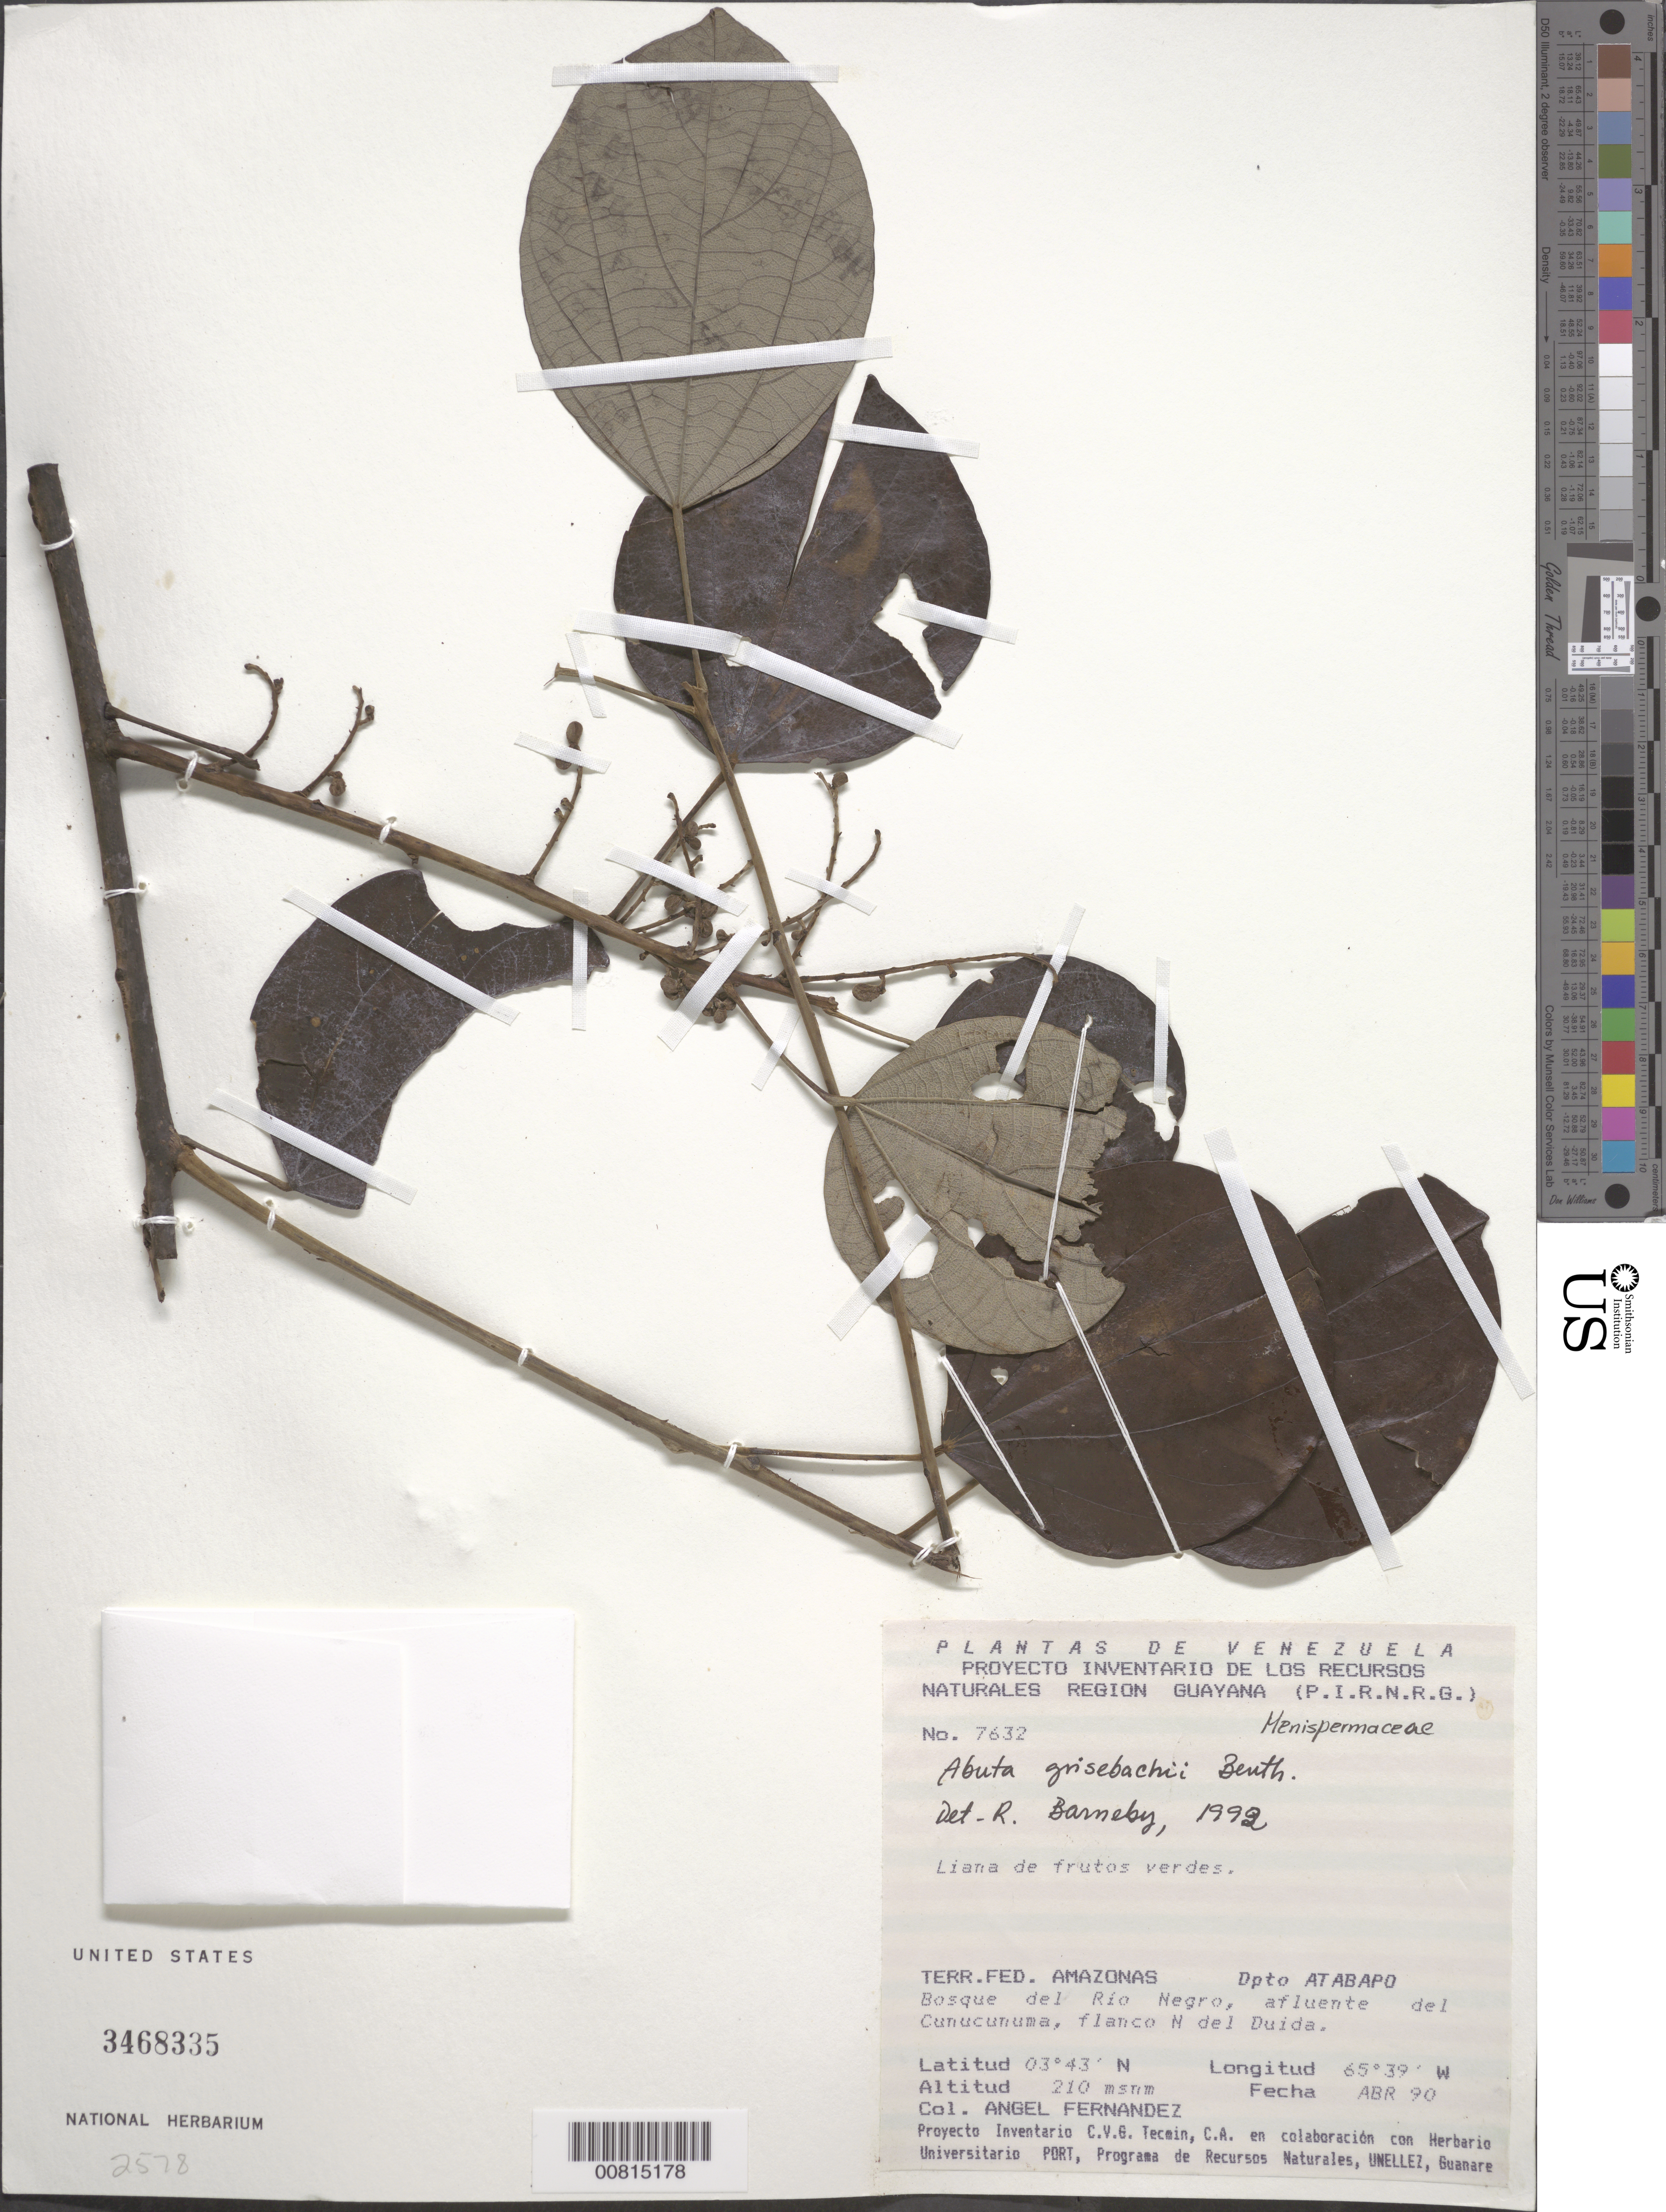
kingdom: Plantae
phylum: Tracheophyta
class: Magnoliopsida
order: Ranunculales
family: Menispermaceae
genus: Abuta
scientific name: Abuta grisebachii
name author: Triana & Planch.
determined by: Barneby, Rupert C., (NY)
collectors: A. Fernández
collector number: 7632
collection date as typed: Apr-90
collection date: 1990-04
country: Venezuela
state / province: Amazonas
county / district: Atabapo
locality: Río Negro, afluente del Cunucunama, flanco N del Duída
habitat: Forest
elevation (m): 210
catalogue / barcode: US 3468335